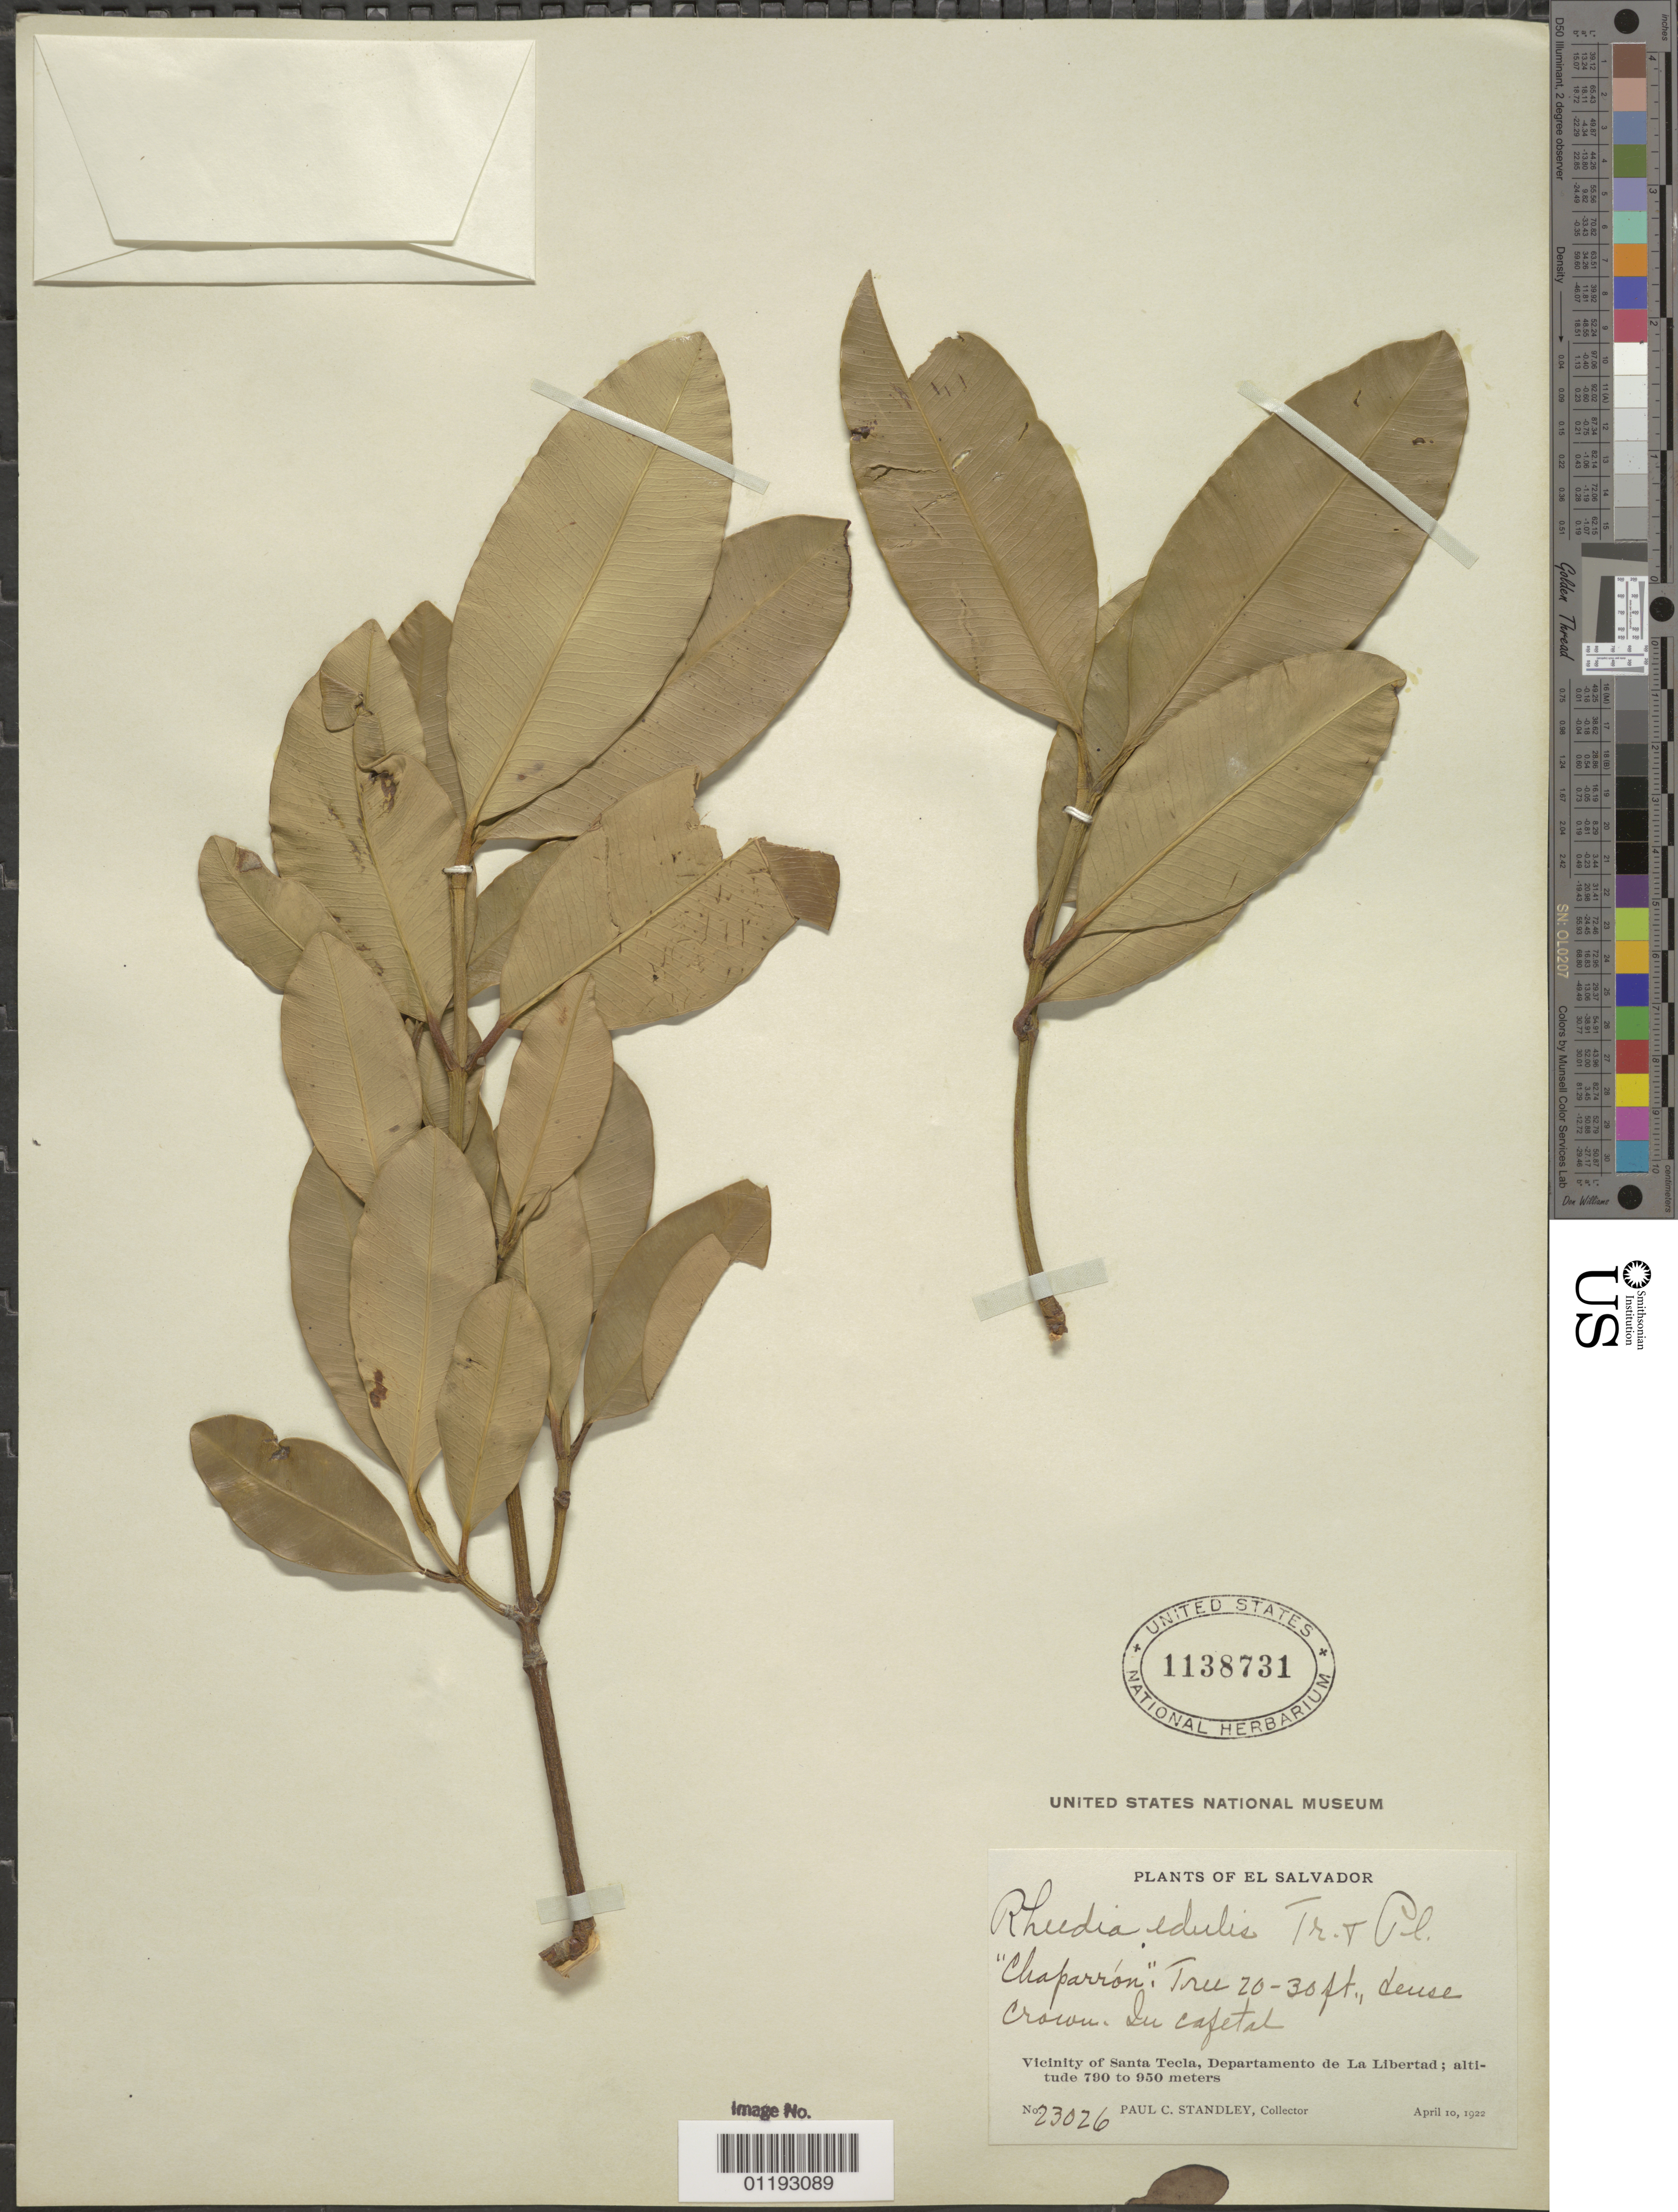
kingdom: Plantae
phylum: Tracheophyta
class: Magnoliopsida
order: Malpighiales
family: Clusiaceae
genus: Garcinia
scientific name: Garcinia intermedia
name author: (Pittier) Hammel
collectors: P. C. Standley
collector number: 23026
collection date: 1922-04-10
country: El Salvador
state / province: La Libertad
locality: Vicinity of Santa Tecla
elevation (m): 790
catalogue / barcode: US 1138731